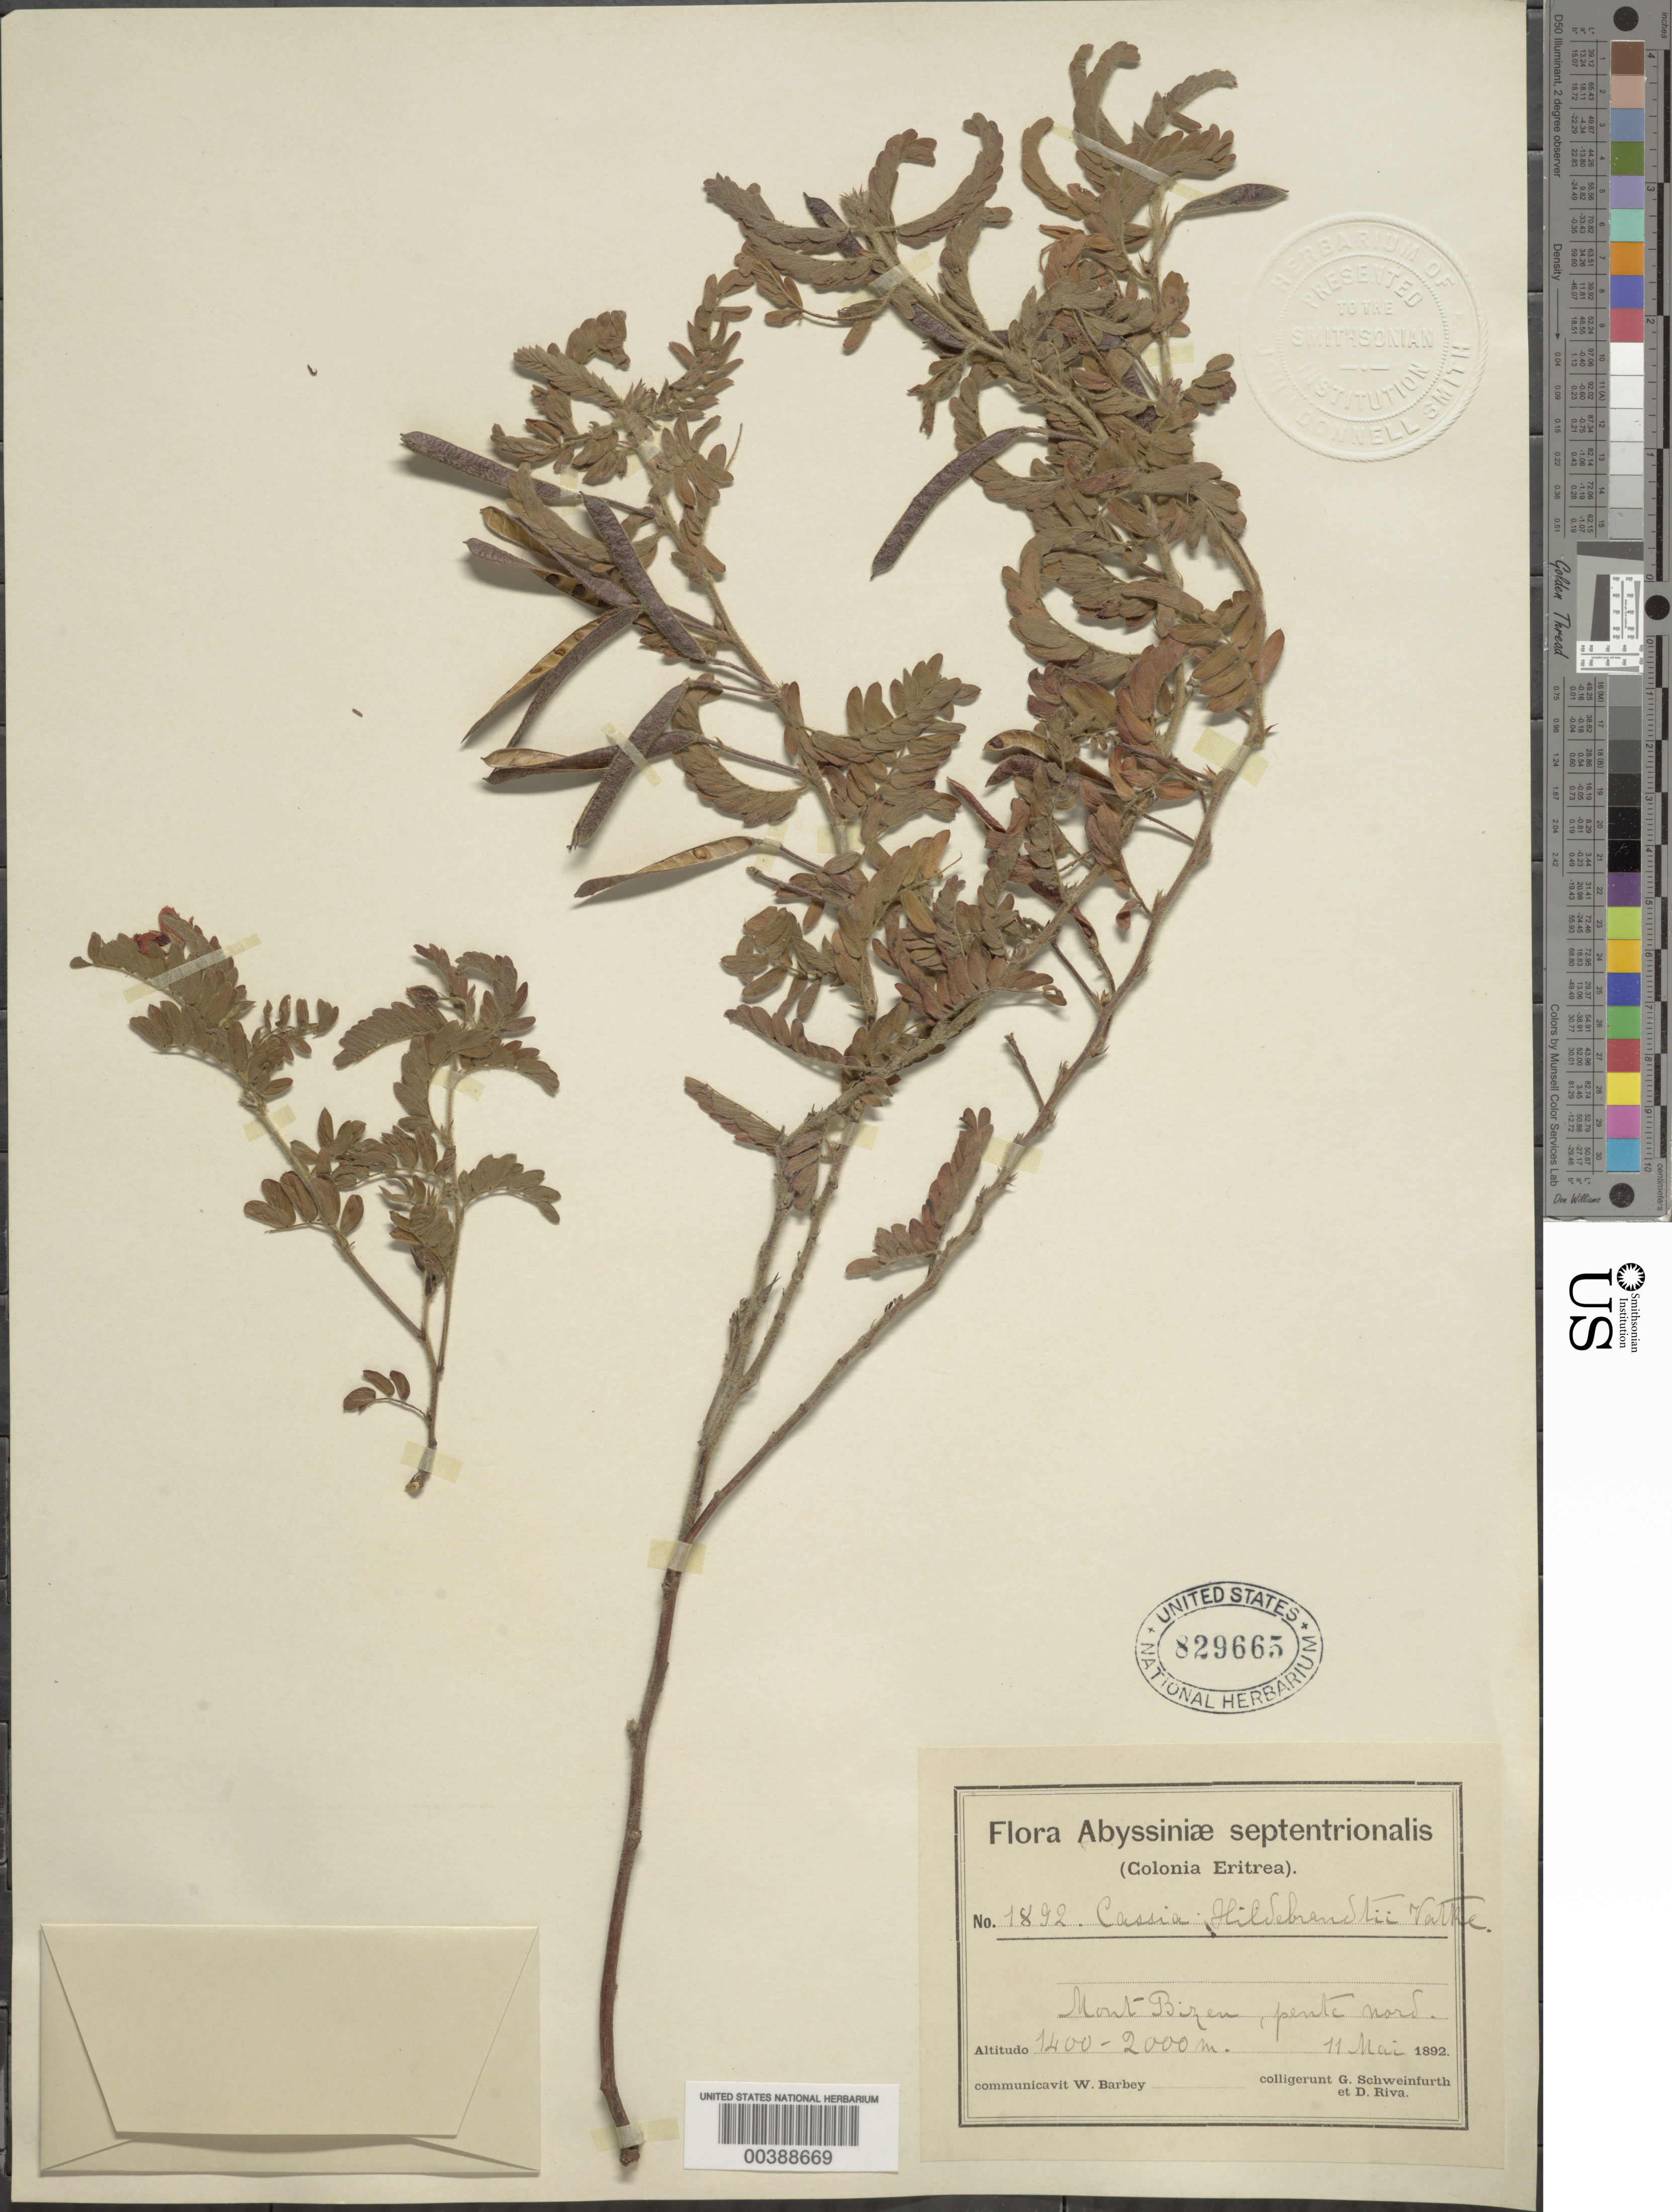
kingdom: Plantae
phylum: Tracheophyta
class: Magnoliopsida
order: Fabales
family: Fabaceae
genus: Chamaecrista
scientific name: Chamaecrista hildebrandtii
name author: (Vatke) Lock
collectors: G. A. Schweinfurth & D. Riva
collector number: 1892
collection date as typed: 11 May 1892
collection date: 1892-05-11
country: Eritrea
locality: Mont bizen, pente nord. [mount bizen, n slope]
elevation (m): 1400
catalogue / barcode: US 829665